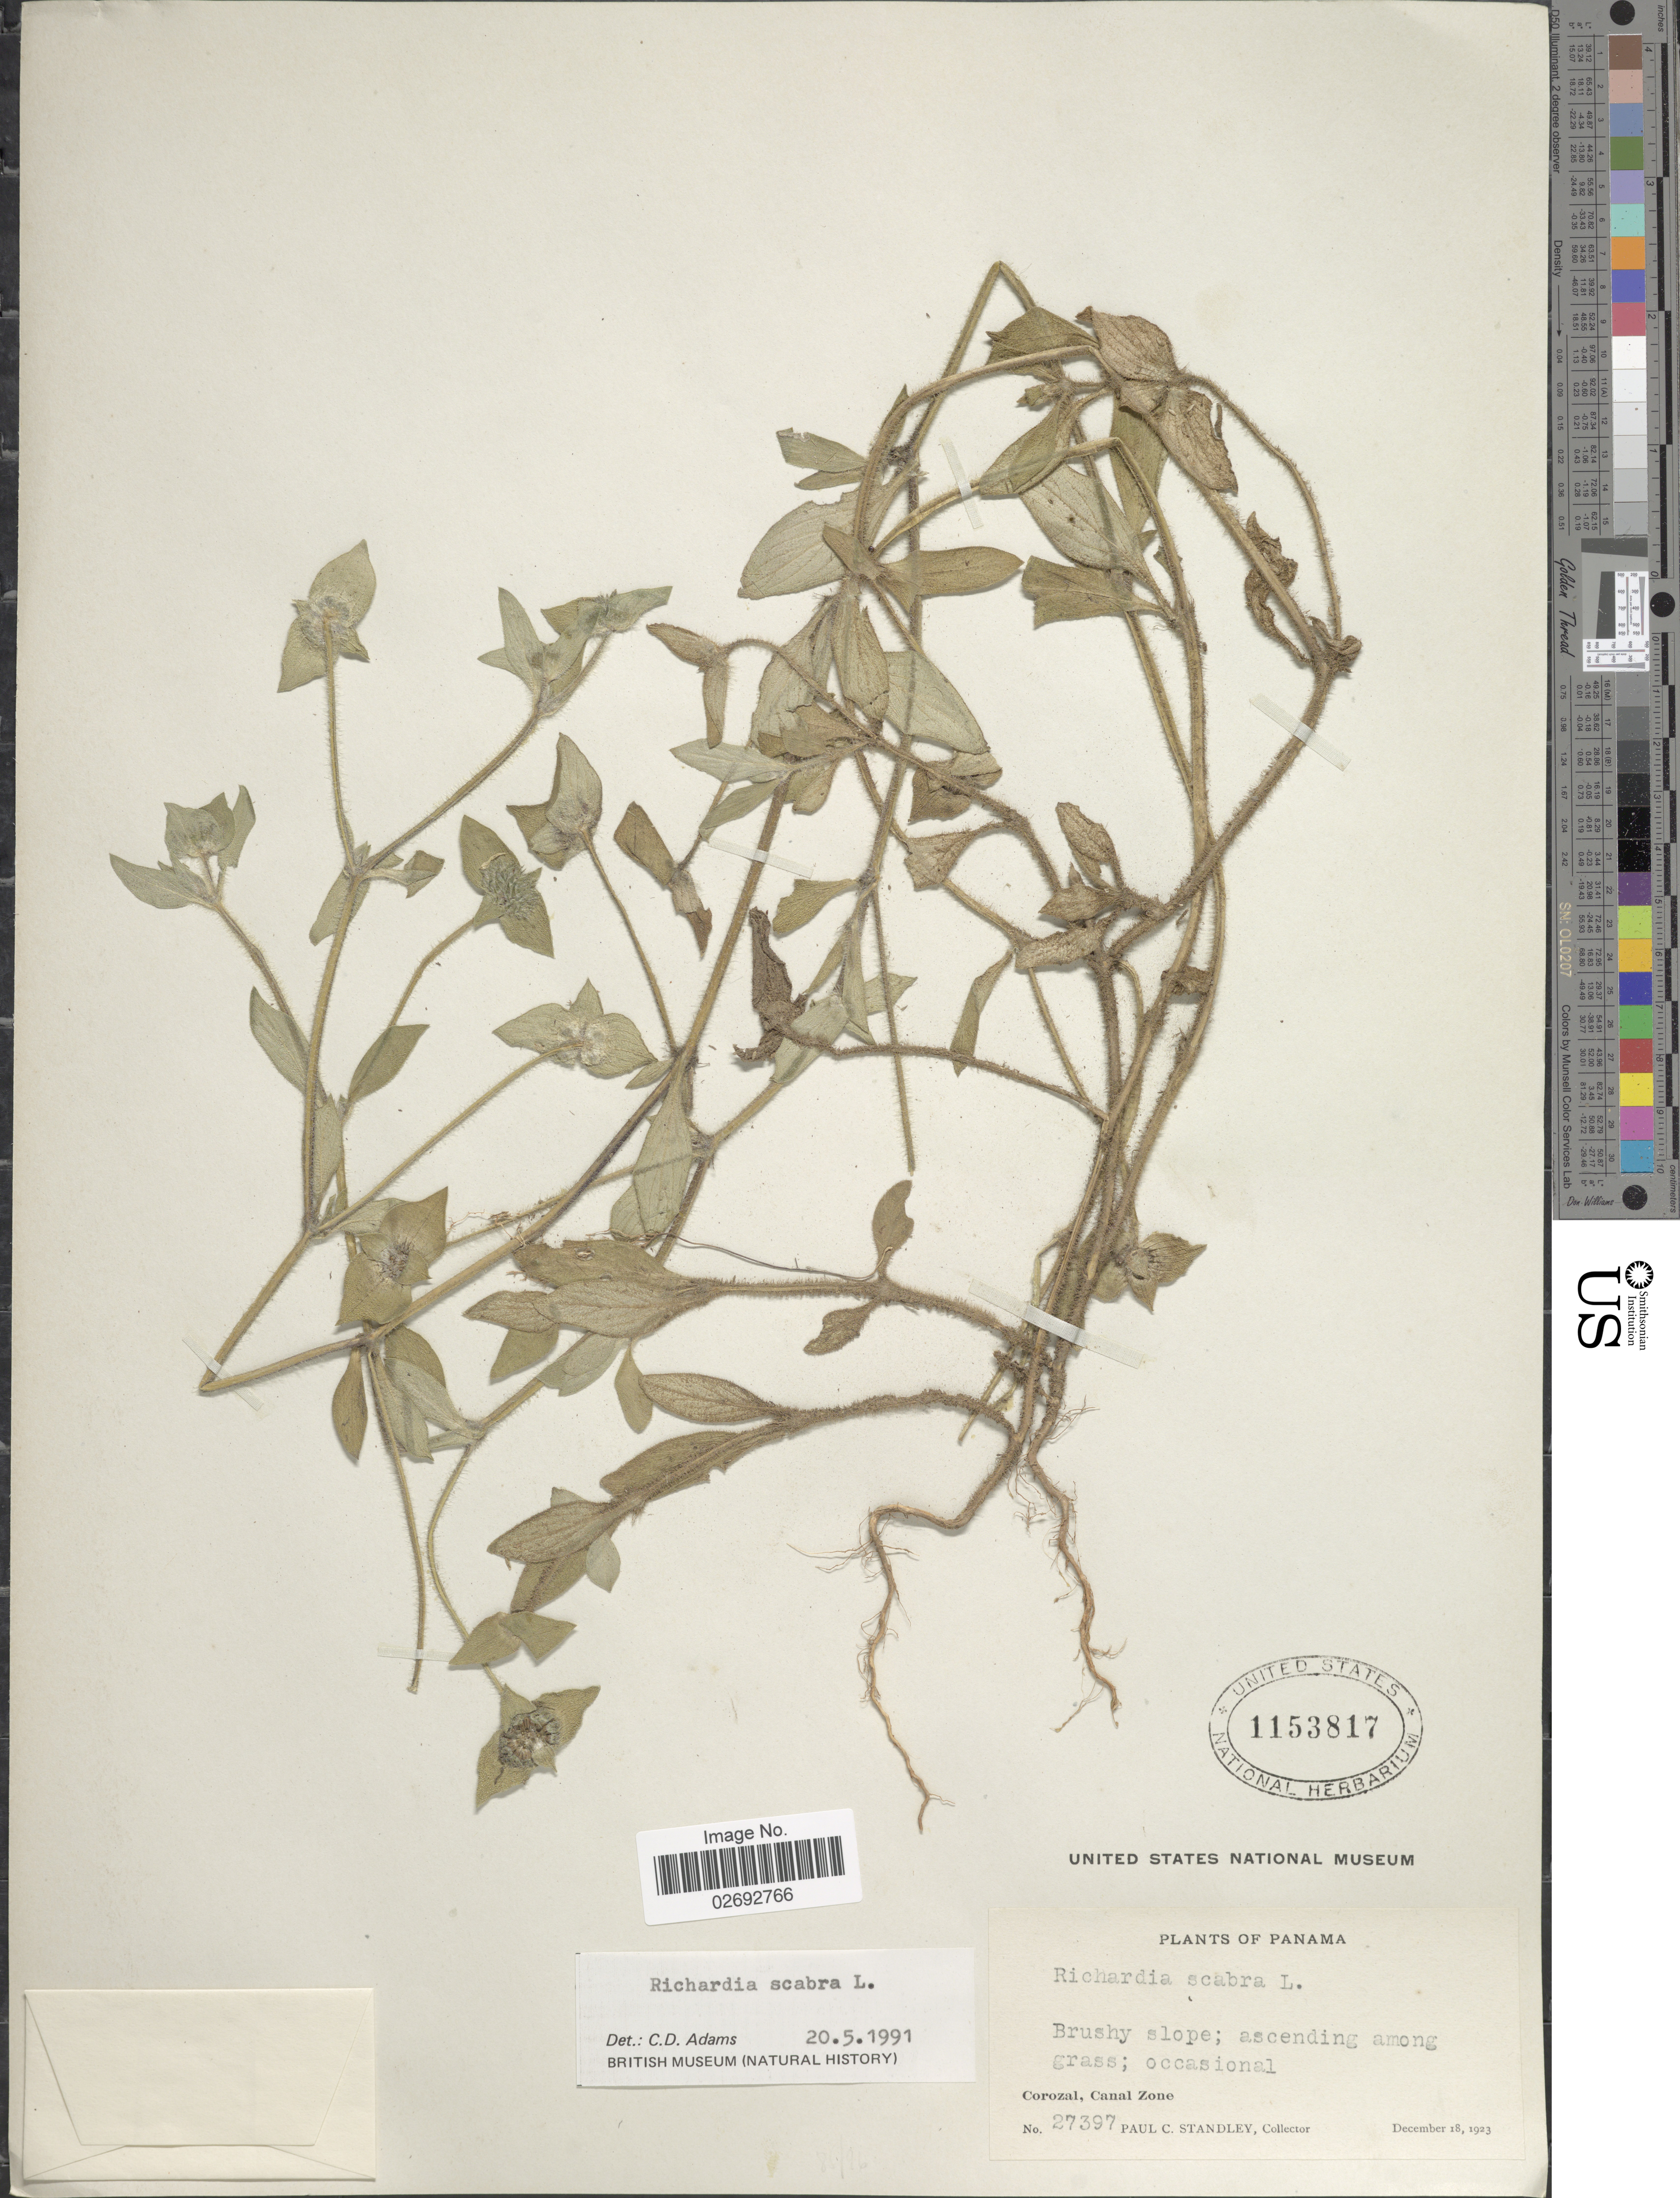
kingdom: Plantae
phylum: Tracheophyta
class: Magnoliopsida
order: Gentianales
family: Rubiaceae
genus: Richardia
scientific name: Richardia scabra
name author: L.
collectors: P. C. Standley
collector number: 27397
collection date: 1923-12-18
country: Panama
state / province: Colón / Panamá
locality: Corozal, Canal Zone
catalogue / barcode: US 1153817